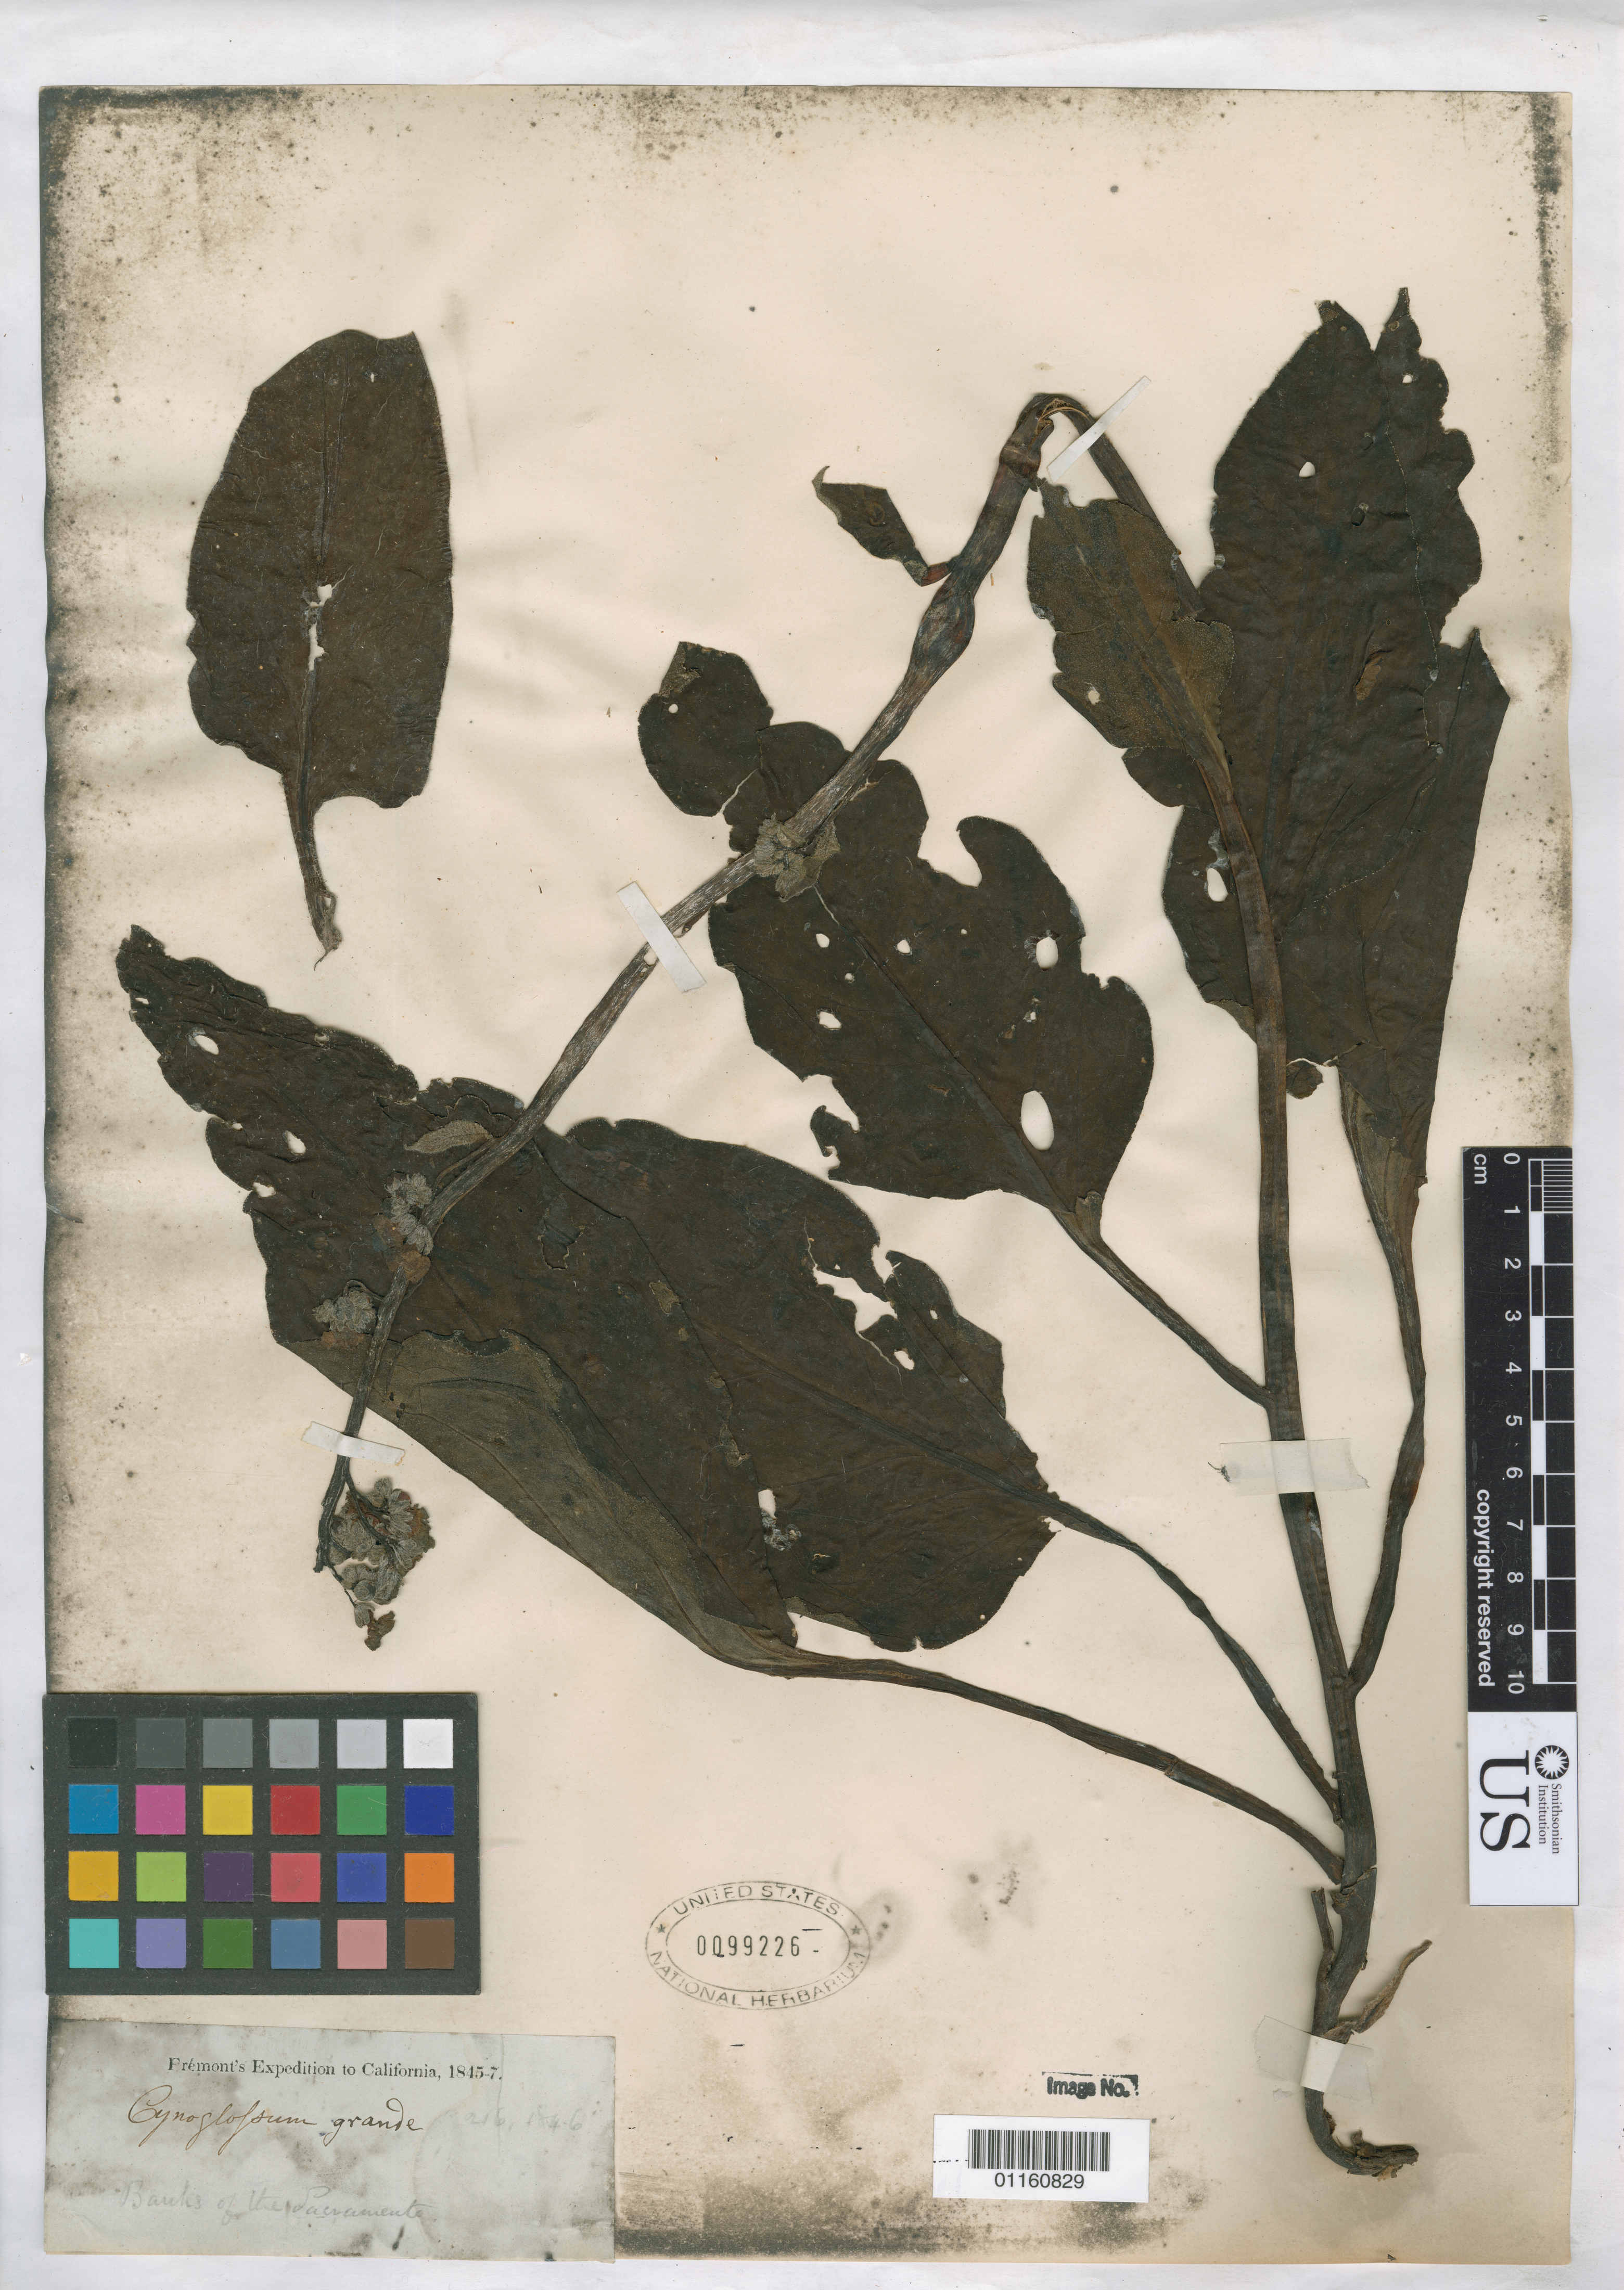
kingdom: Plantae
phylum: Tracheophyta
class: Magnoliopsida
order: Boraginales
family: Boraginaceae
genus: Cynoglossum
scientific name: Cynoglossum grande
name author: Douglas ex Lehm.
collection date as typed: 1846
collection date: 1846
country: United States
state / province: California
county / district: Sacramento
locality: Banks of the Sacramento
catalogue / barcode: US 99226